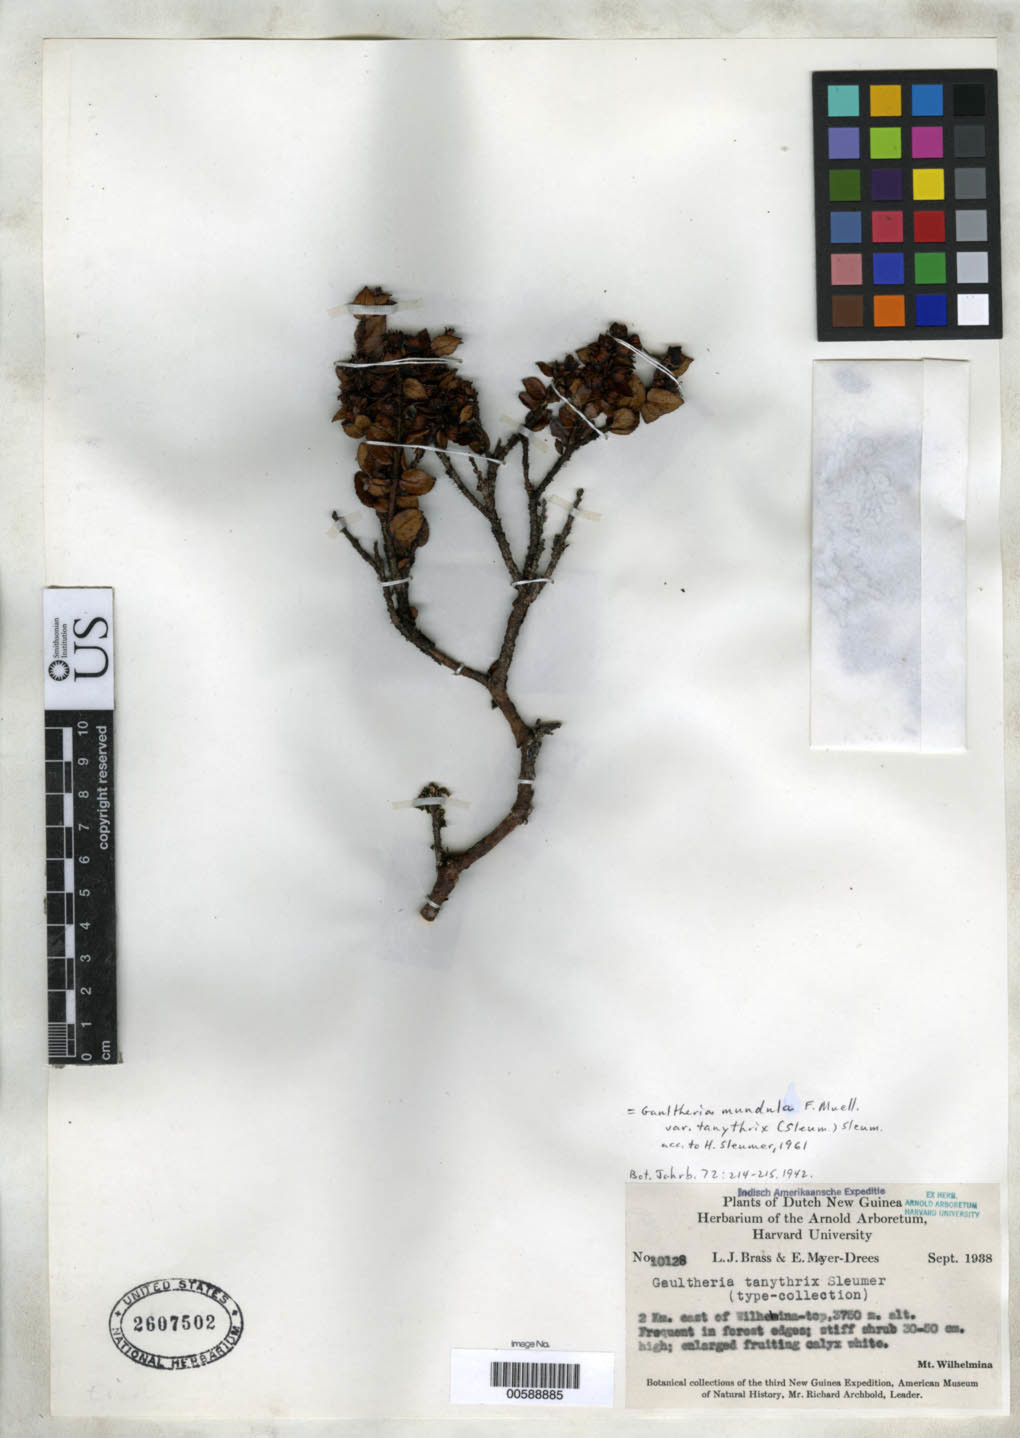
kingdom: Plantae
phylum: Tracheophyta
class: Magnoliopsida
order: Ericales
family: Ericaceae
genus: Gaultheria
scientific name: Gaultheria tanythrix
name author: Sleumer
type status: Isolectotype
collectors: L. J. Brass & E. Meijer-Drees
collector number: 10128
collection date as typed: Sep 1938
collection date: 1938-09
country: Indonesia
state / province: Papua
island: New Guinea Island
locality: Irian Barat, Mt. Wilhelmina, 2 Wilhelmina, km E of Wilhelmina-top. Irian Jaya.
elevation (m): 3750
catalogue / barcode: US 2607502